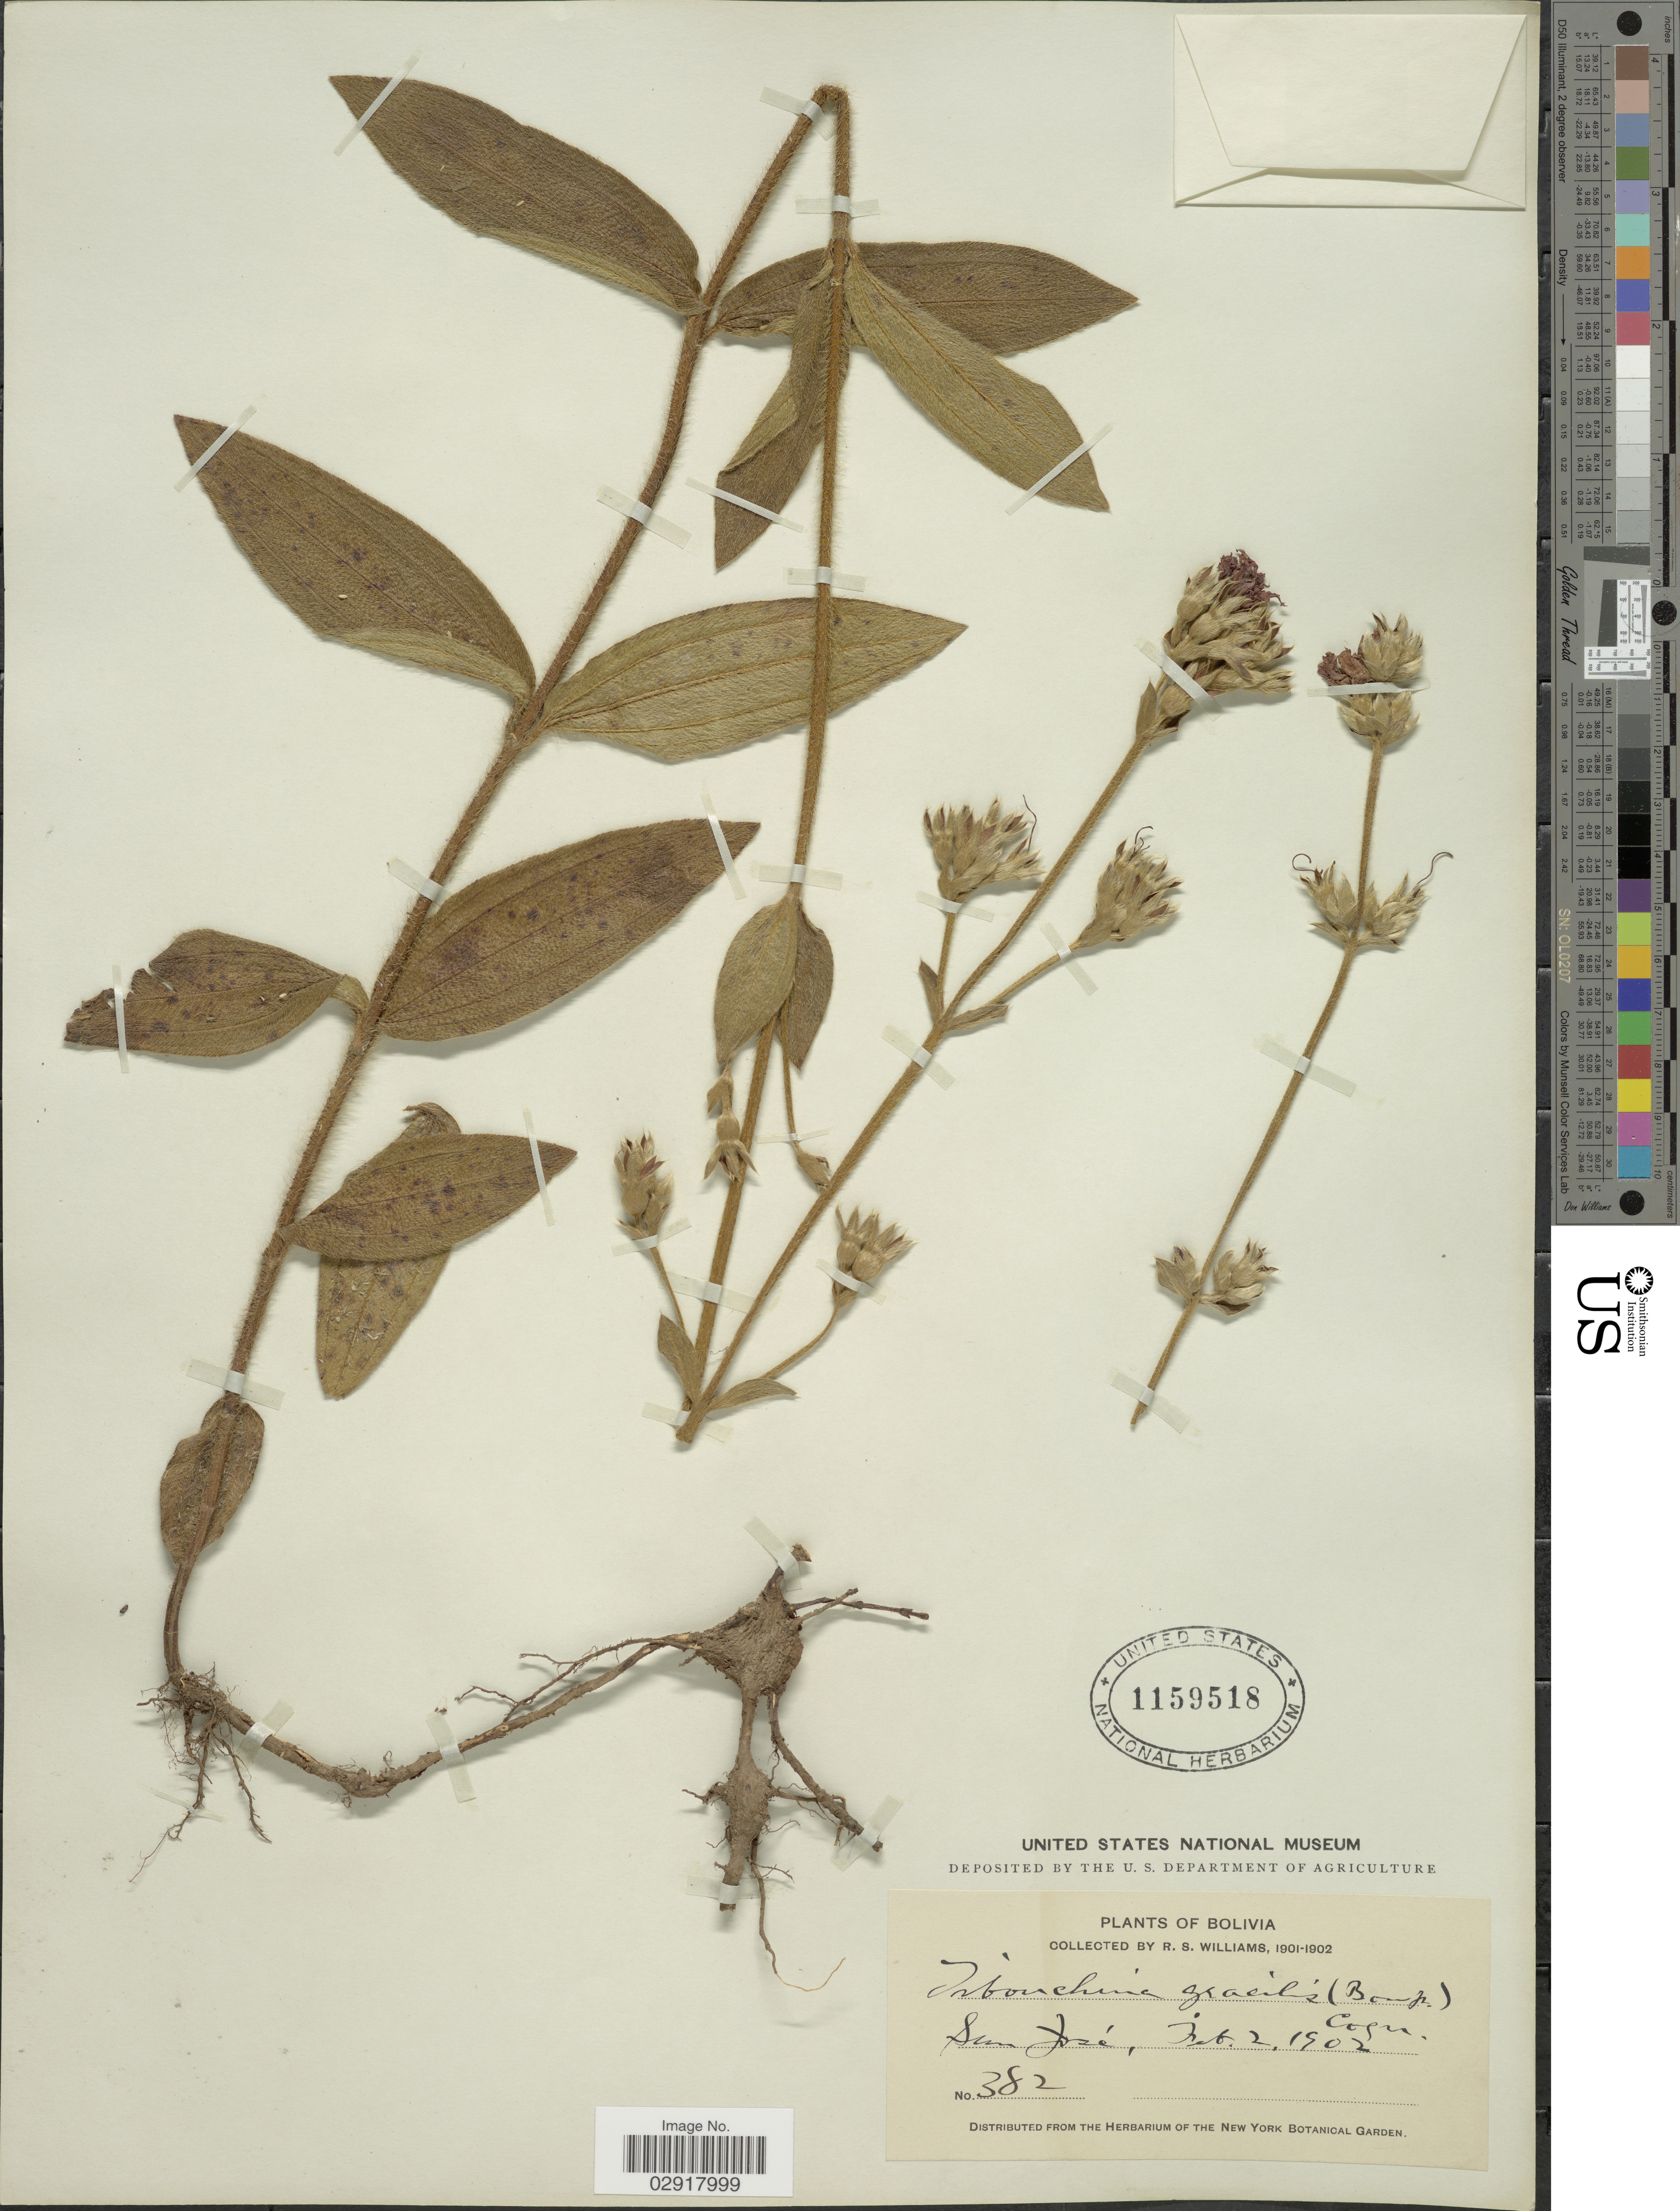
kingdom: Plantae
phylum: Tracheophyta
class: Magnoliopsida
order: Myrtales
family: Melastomataceae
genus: Chaetogastra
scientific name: Chaetogastra gracilis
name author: (Bonpl.) DC.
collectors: R. S. Williams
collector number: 382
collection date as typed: Feb. 2, 1902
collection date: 1902-02-02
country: Bolivia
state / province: La Paz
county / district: Munecas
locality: San José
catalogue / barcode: US 1159518